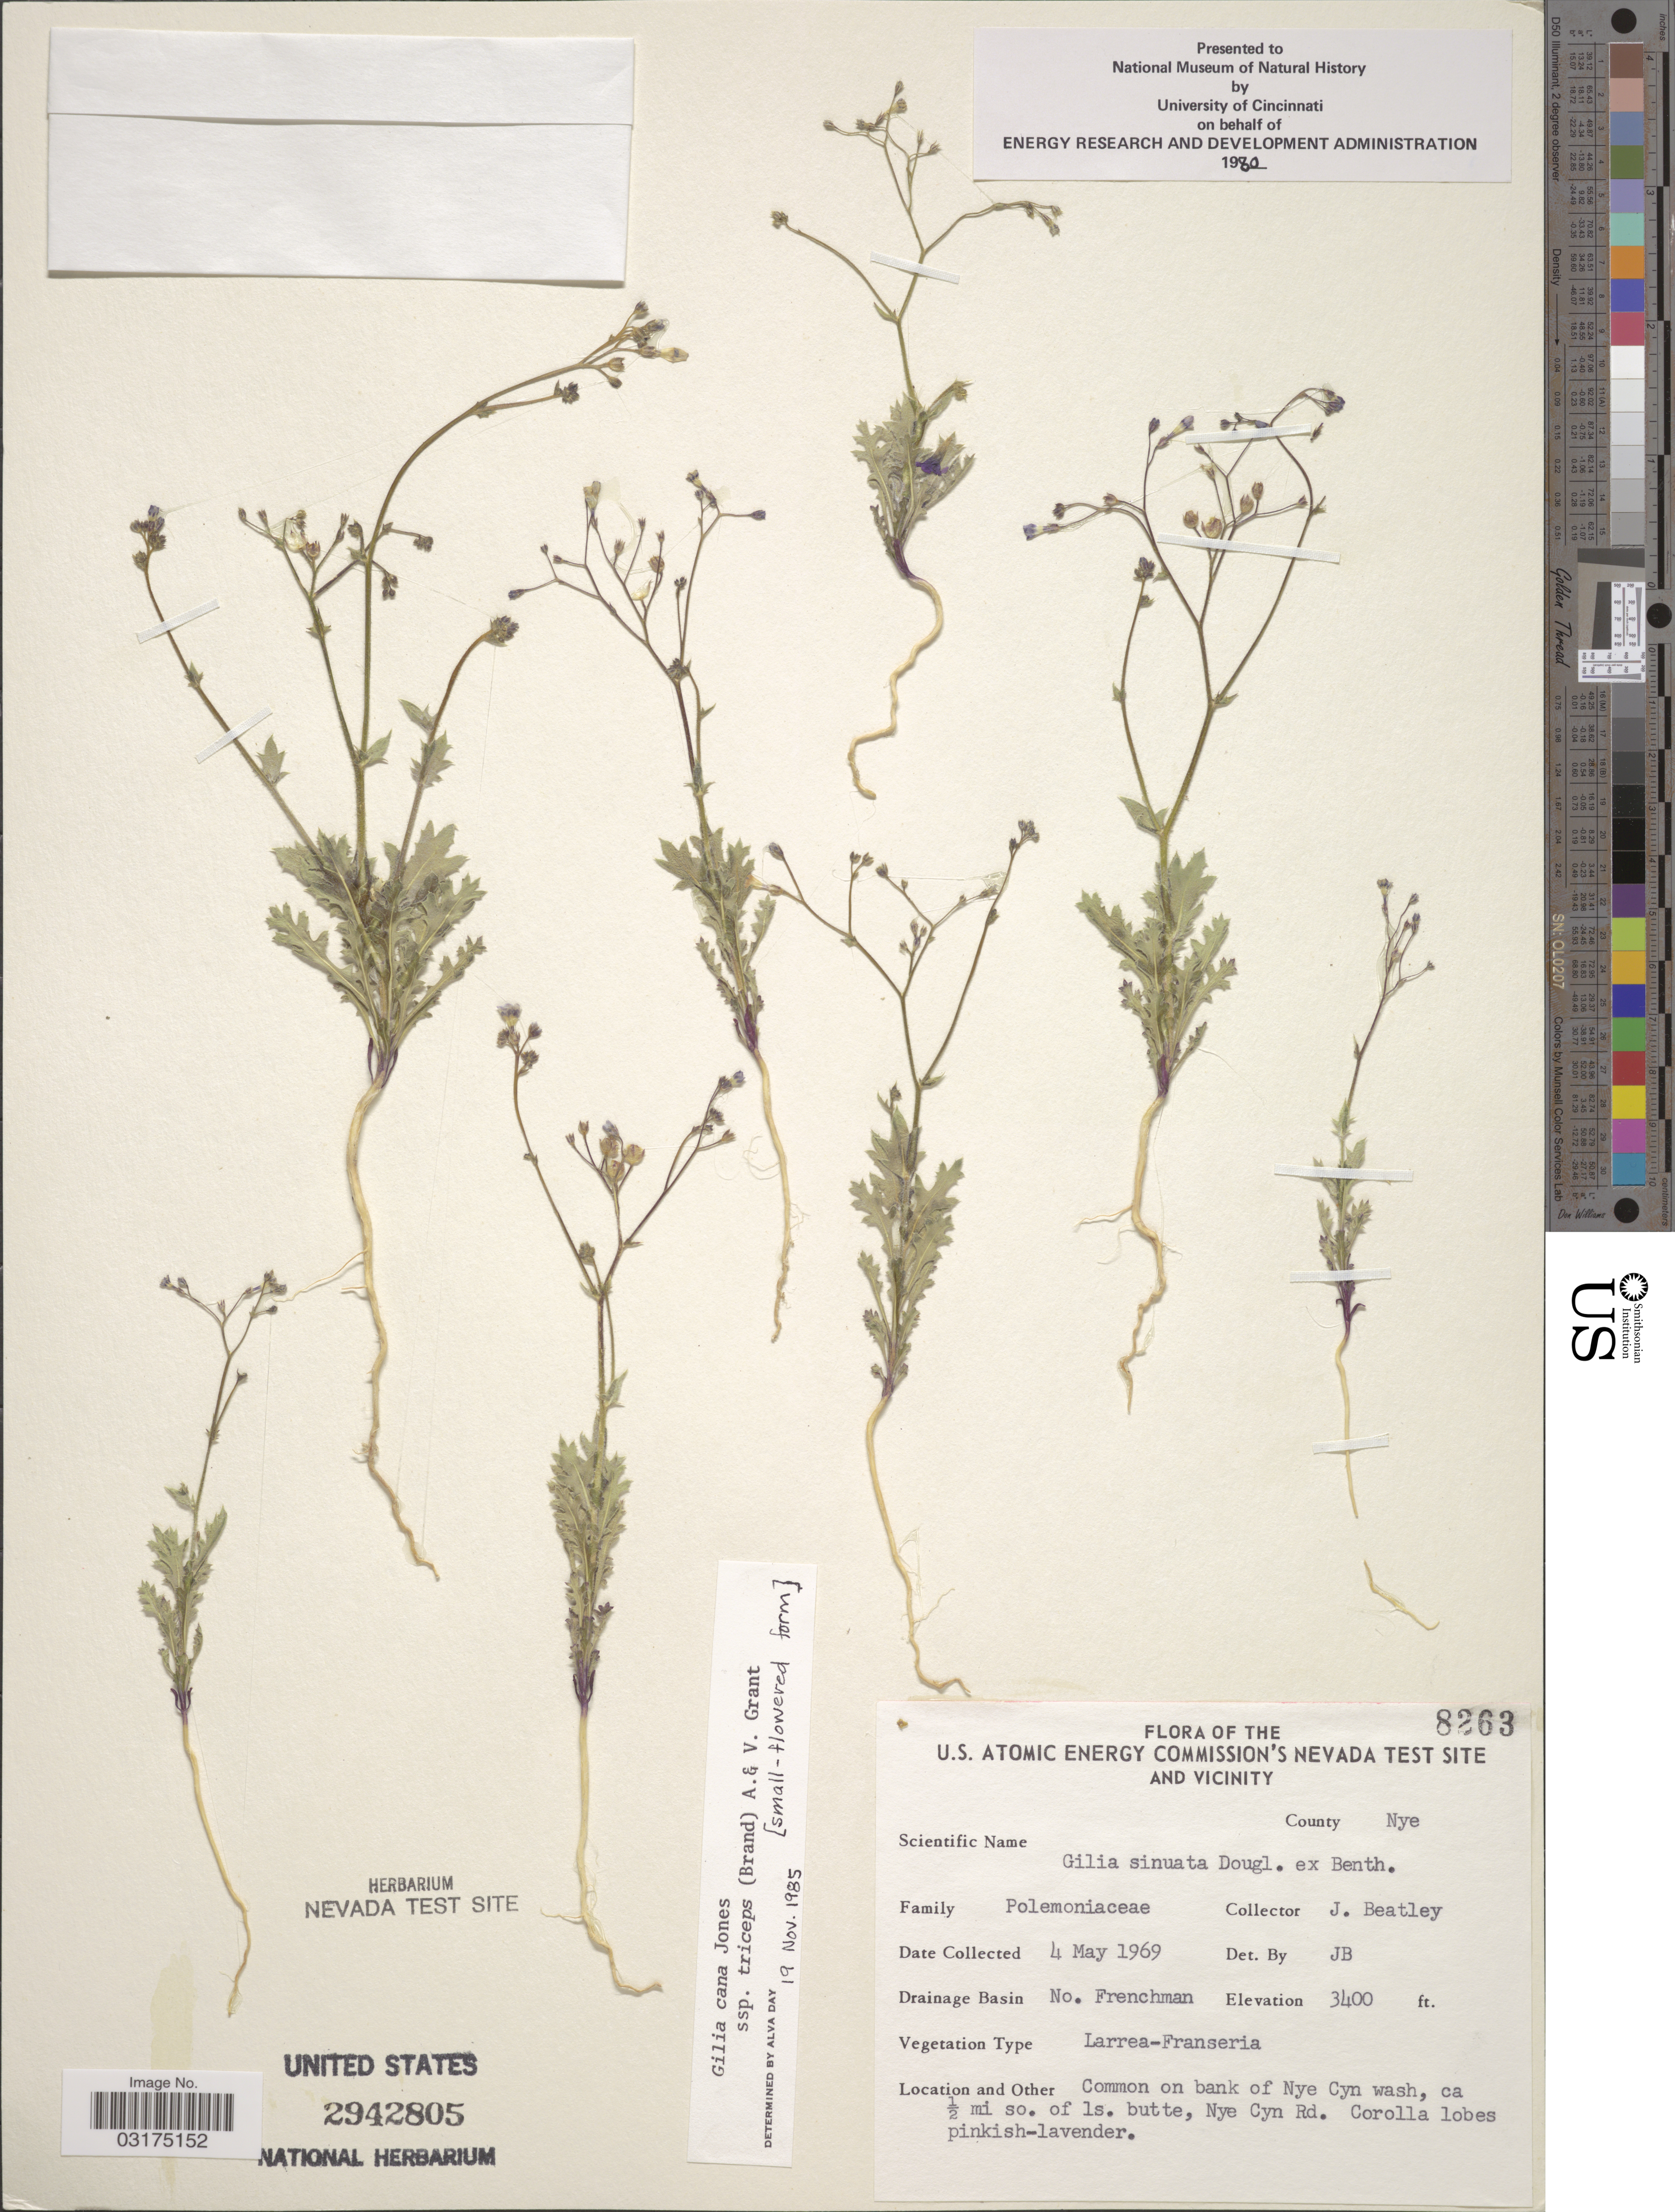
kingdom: Plantae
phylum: Tracheophyta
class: Magnoliopsida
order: Ericales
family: Polemoniaceae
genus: Gilia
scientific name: Gilia cana subsp. triceps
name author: (Brand) A.D. Grant & V.E. Grant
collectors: J. C. Beatley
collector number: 8263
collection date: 1969-05-04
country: United States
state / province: Nevada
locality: U.S. Atomic Energy Commission's Nevada Test Site and Vicinity, County Nye, Drainage Basin No. Frenchman, Common on bank of Nye Cyn wash, ca ½ mi so. of ls. butte, Nye Cyn Rd.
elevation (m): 1036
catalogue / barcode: US 2942805